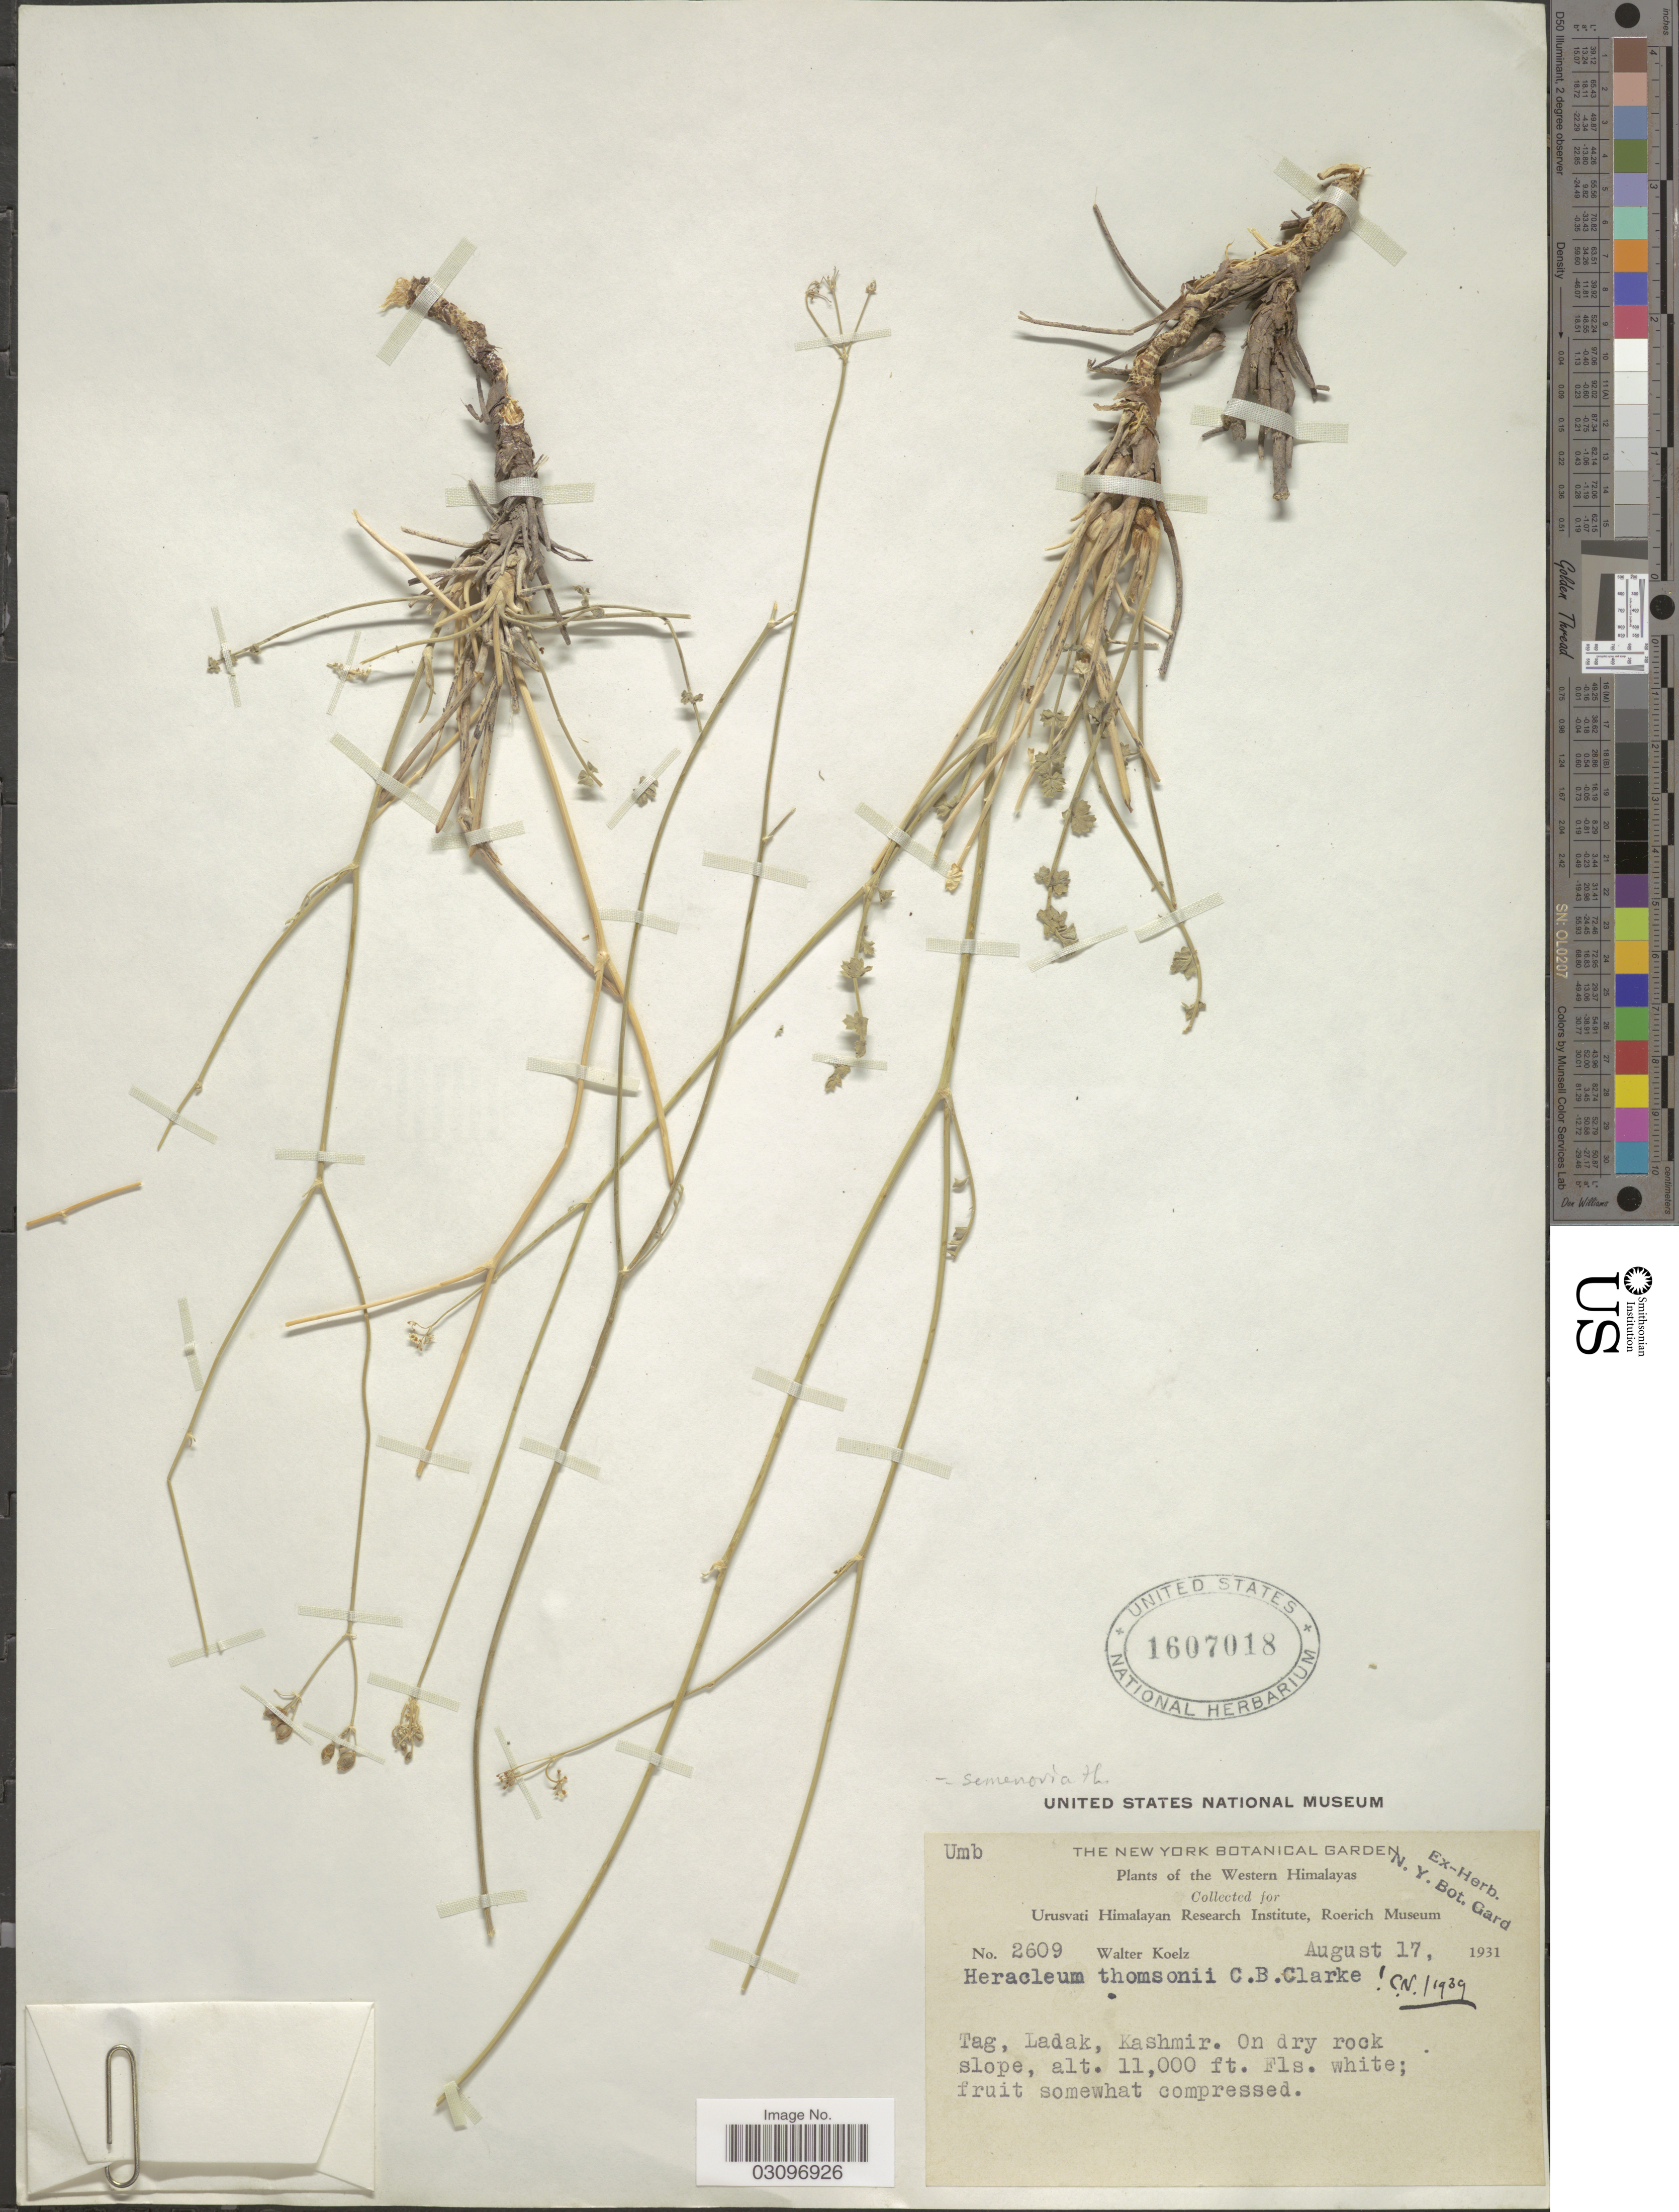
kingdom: Plantae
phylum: Tracheophyta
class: Magnoliopsida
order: Apiales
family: Apiaceae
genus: Semenovia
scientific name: Semenovia thomsonii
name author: (C.B. Clarke) Manden.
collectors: W. N. Koelz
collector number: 2609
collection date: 1931-08-17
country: India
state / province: Ladakh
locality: Western Himalayas. Tag, Ladak, Kashmir.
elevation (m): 3353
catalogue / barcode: US 1607018